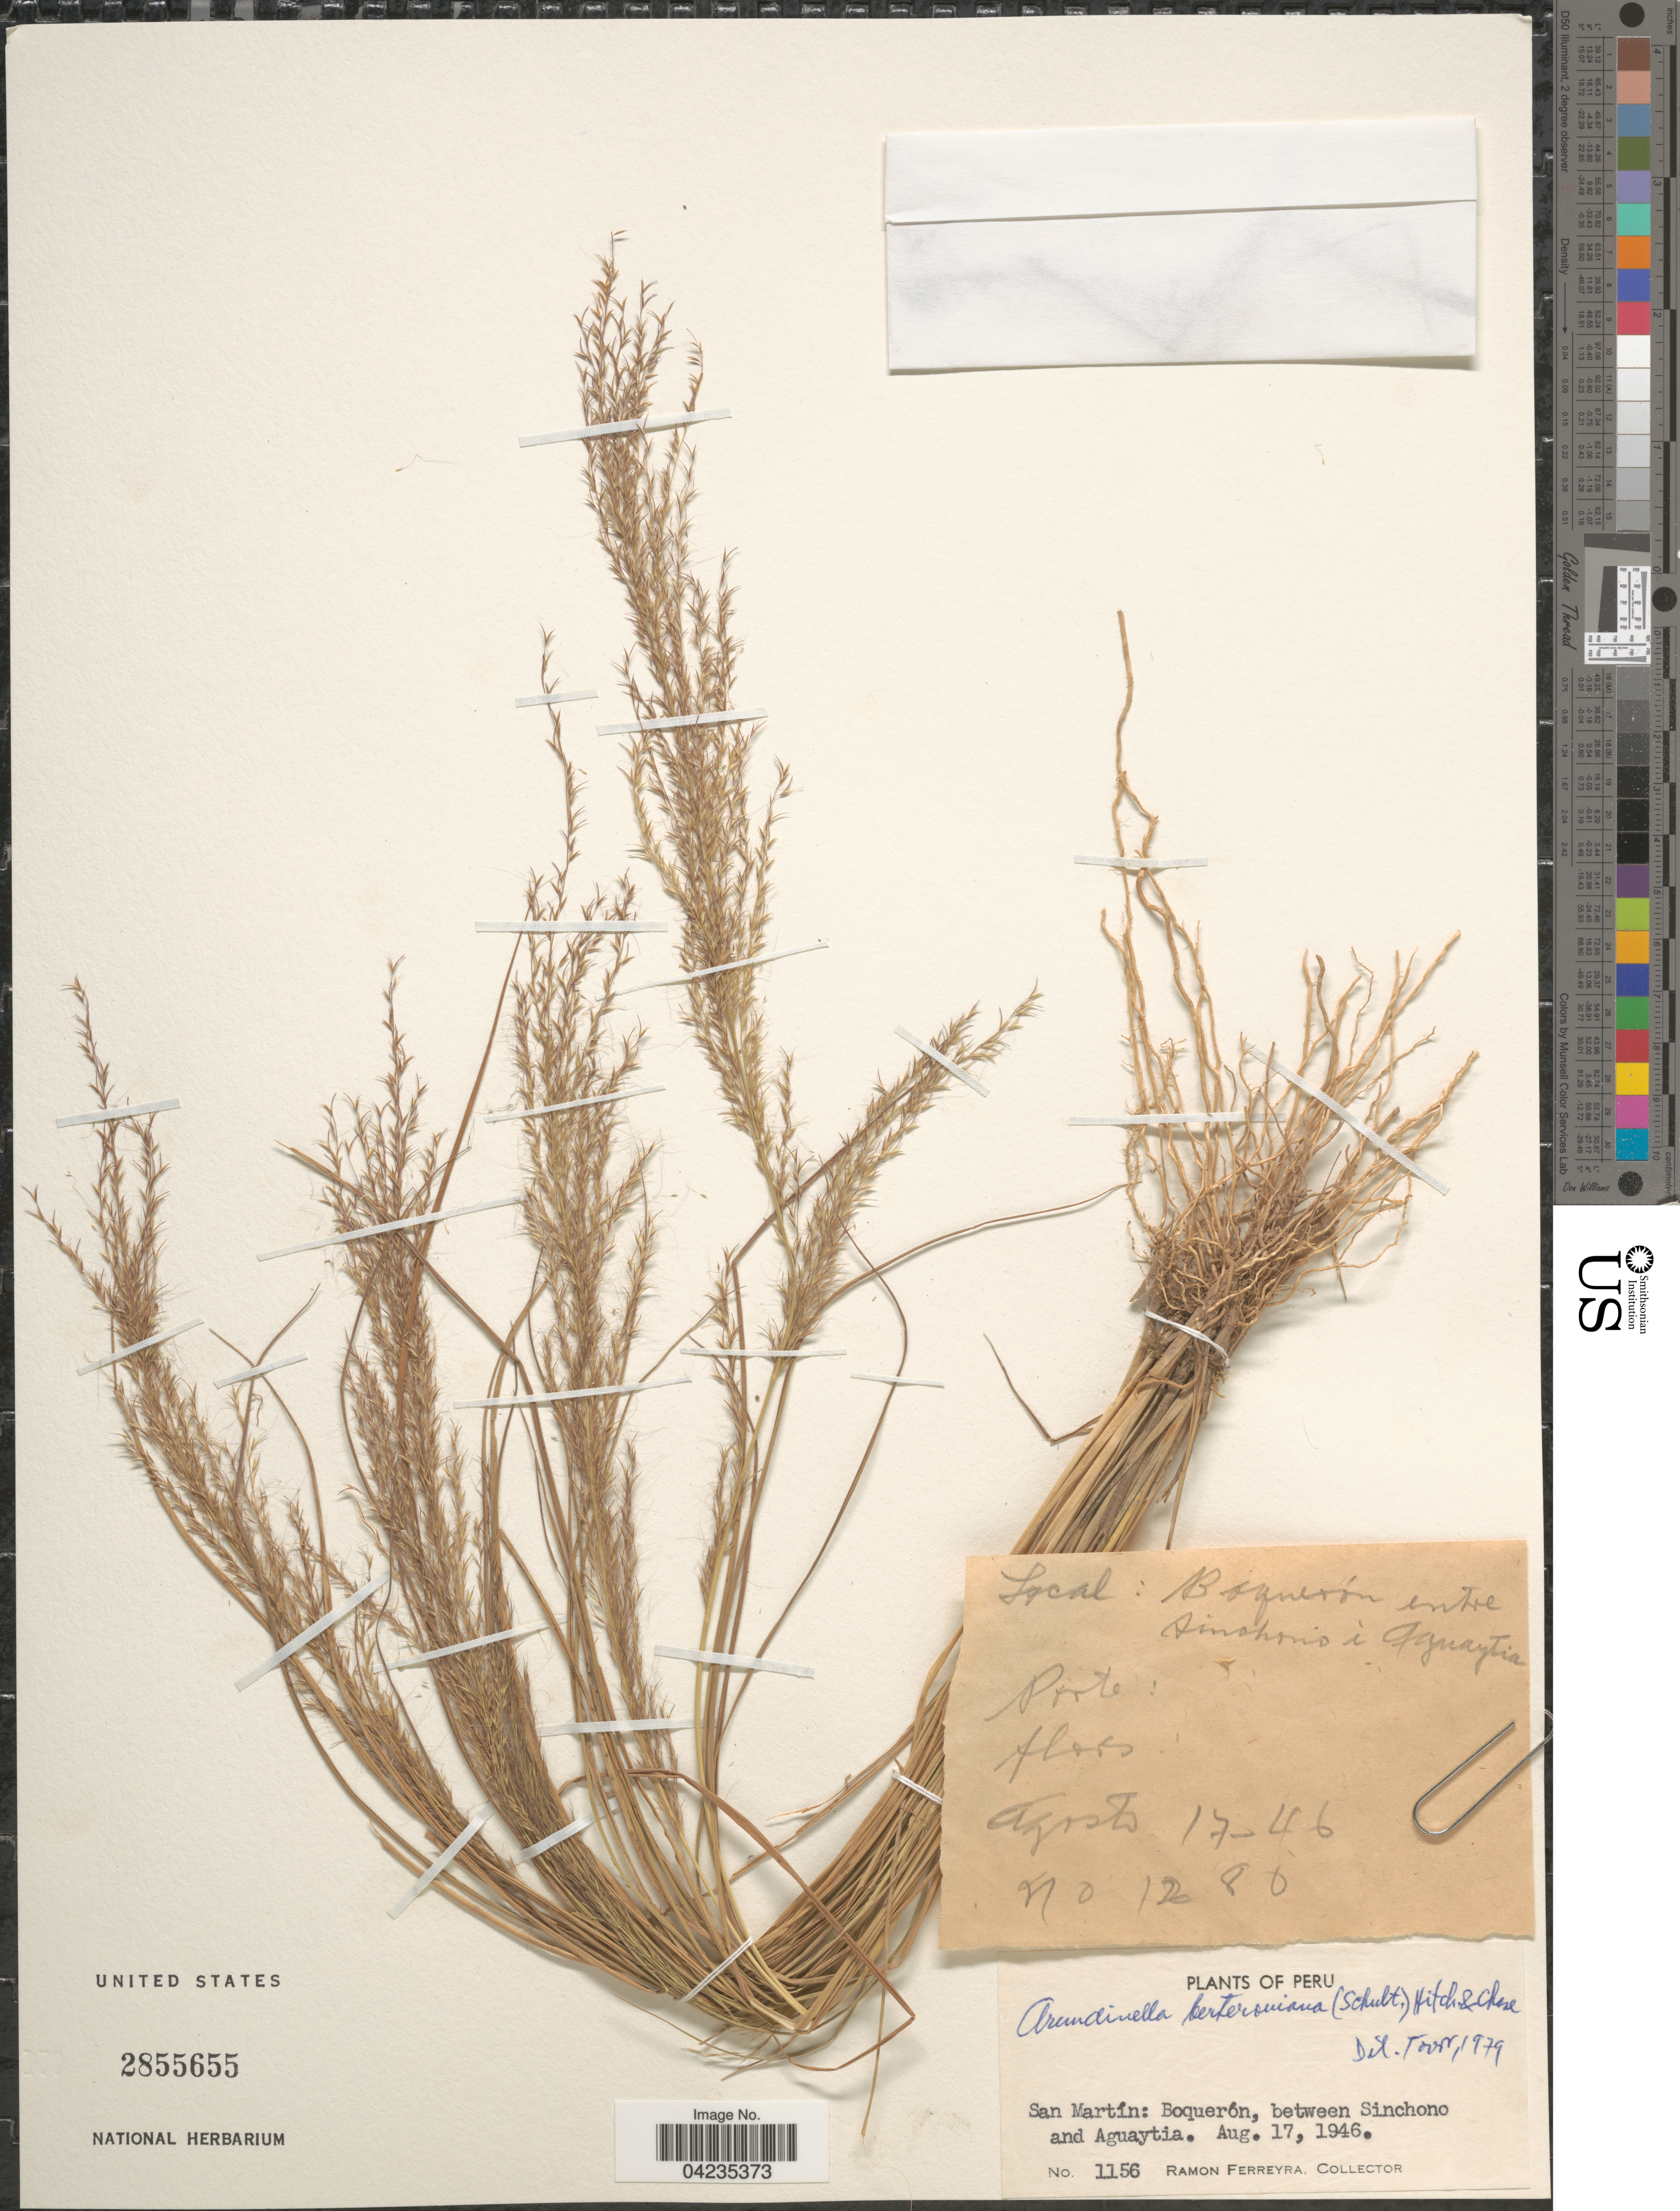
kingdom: Plantae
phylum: Tracheophyta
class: Liliopsida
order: Poales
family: Poaceae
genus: Arundinella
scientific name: Arundinella berteroniana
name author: (Schult.) Hitchc. & Chase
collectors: R. A. Ferreyra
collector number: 1156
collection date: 1946-08-17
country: Peru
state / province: San Martín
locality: Boquerón, between Sinchono and Aguaytia.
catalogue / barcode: US 2855655